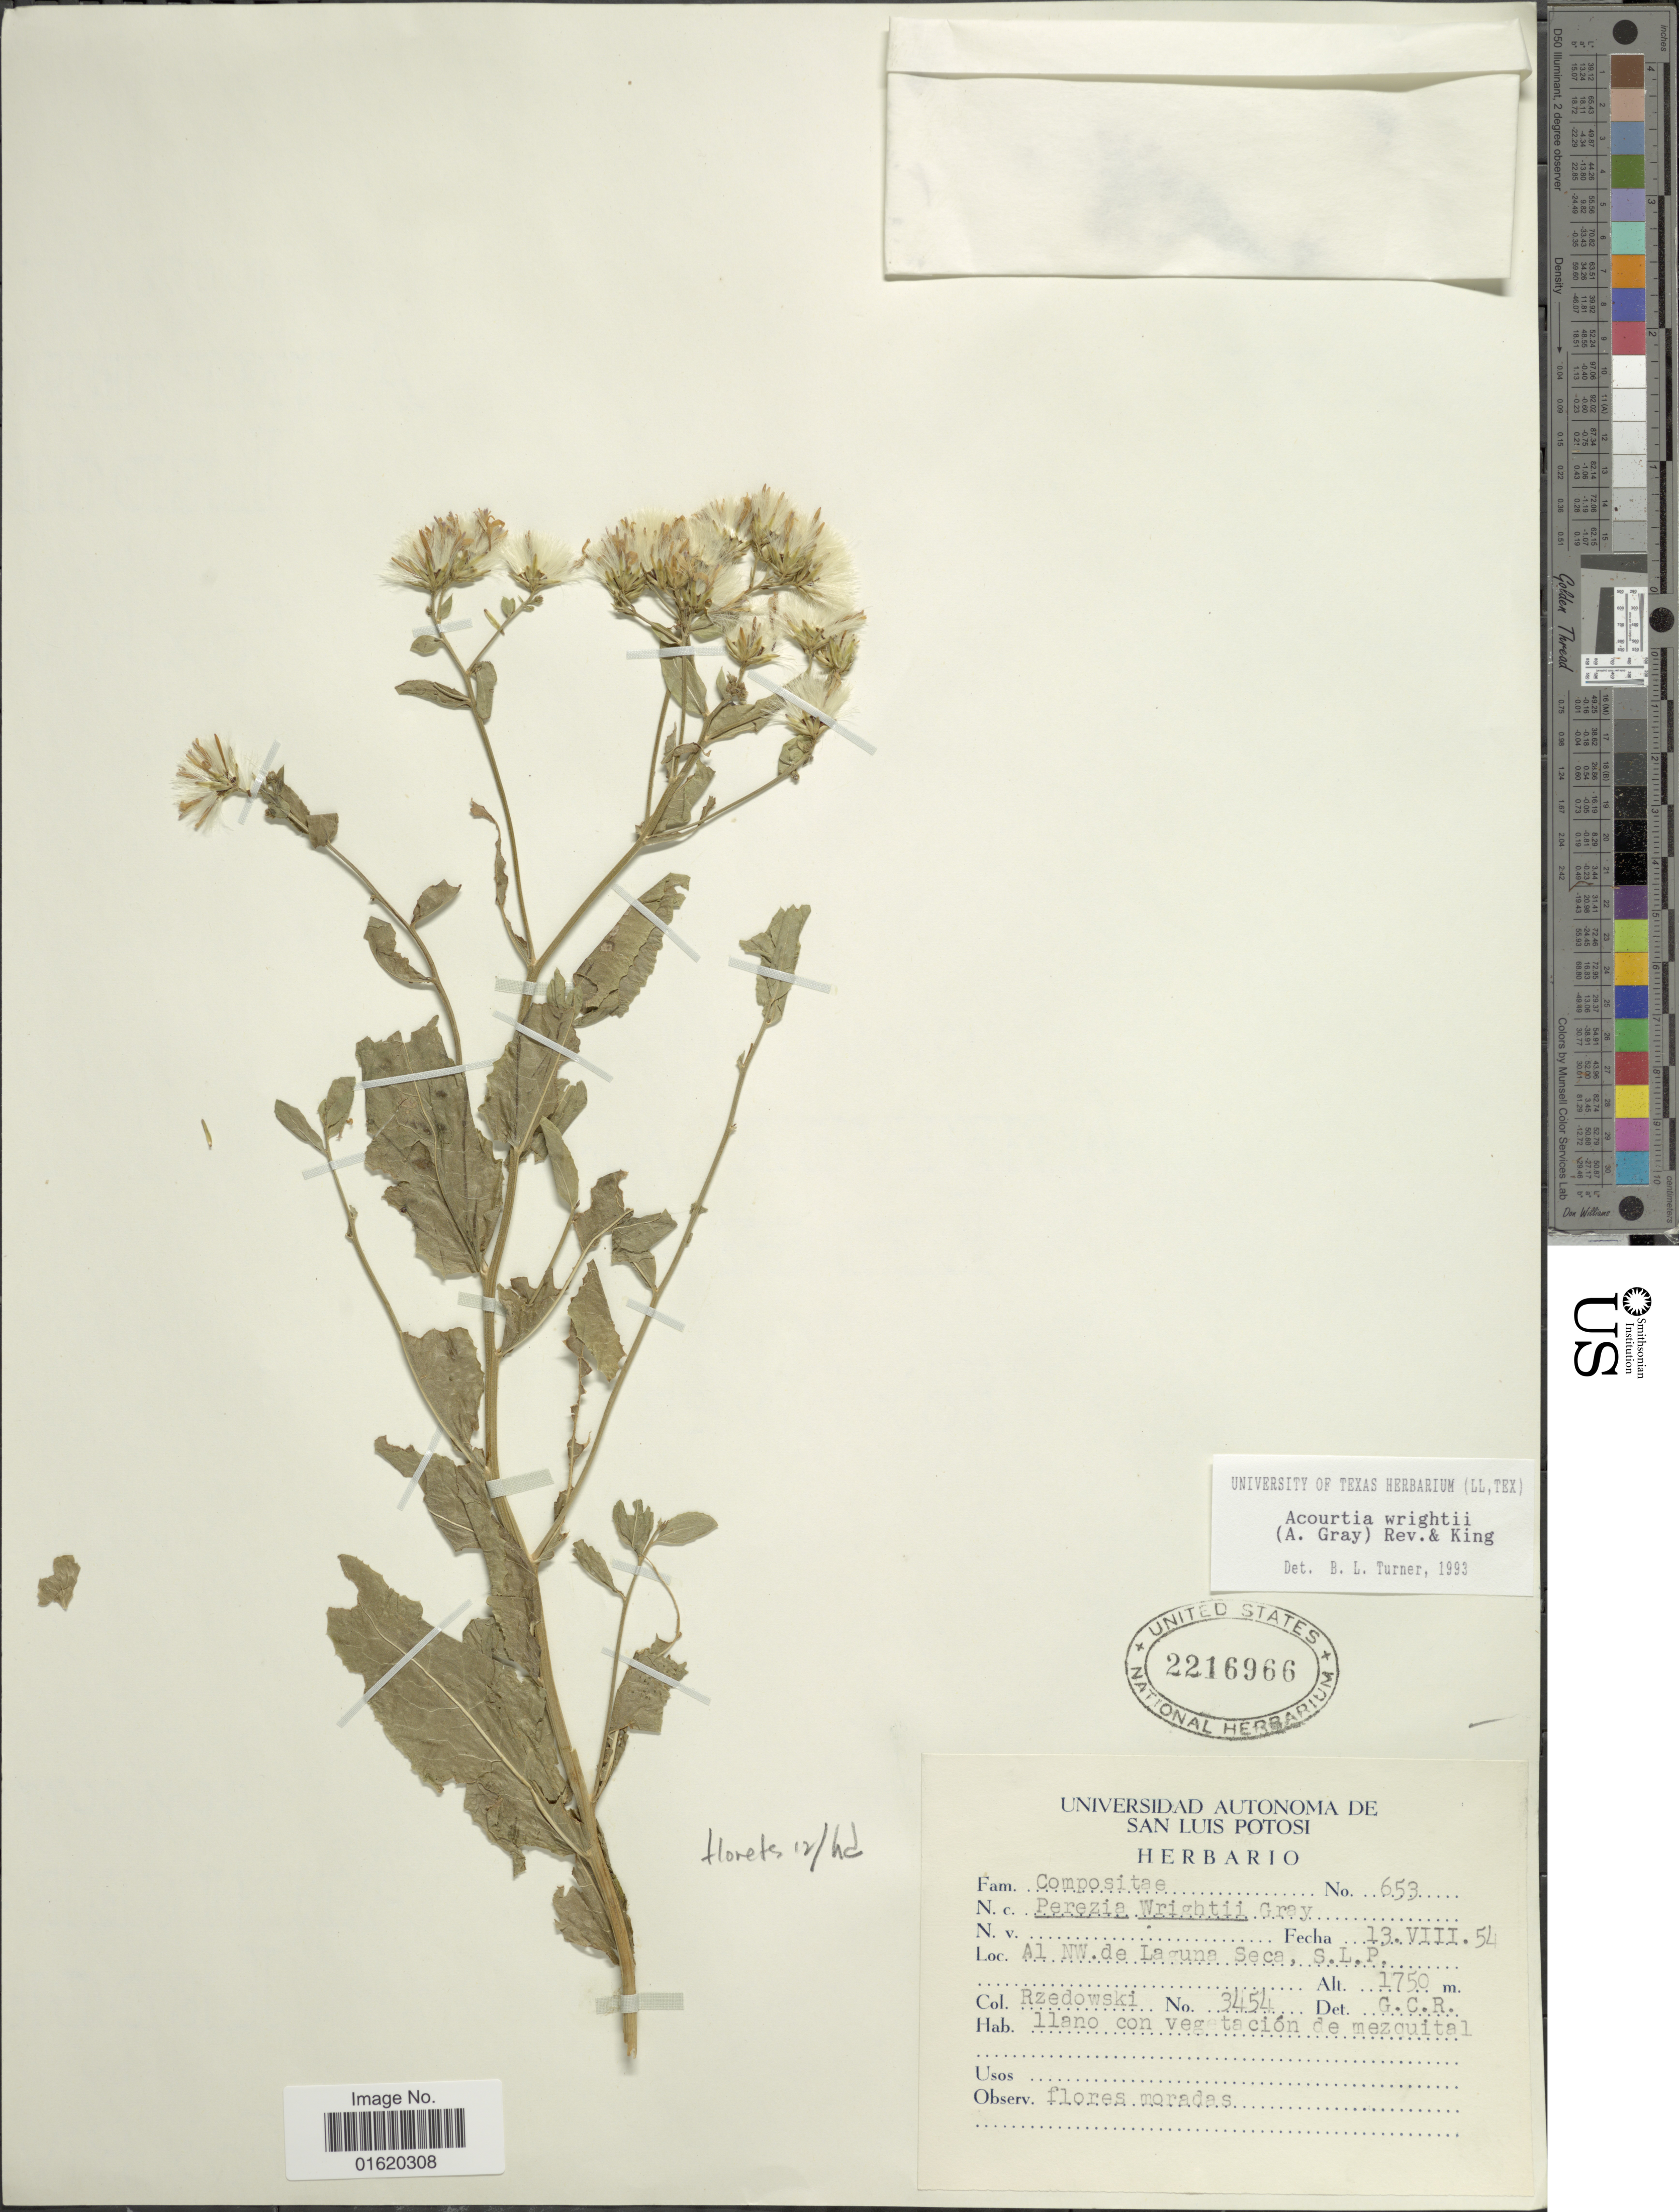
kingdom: Plantae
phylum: Tracheophyta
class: Magnoliopsida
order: Asterales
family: Asteraceae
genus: Acourtia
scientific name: Acourtia wrightii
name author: (A. Gray) Reveal & R.M. King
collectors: Rzedowski, --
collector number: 653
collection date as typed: Transcribed d/m/y: 13/8/54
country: Mexico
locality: Al NW. de Laguna Seca, S.L.P., llano con vegetación de mezquital, flores moradas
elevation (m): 1750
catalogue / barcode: US 2216966